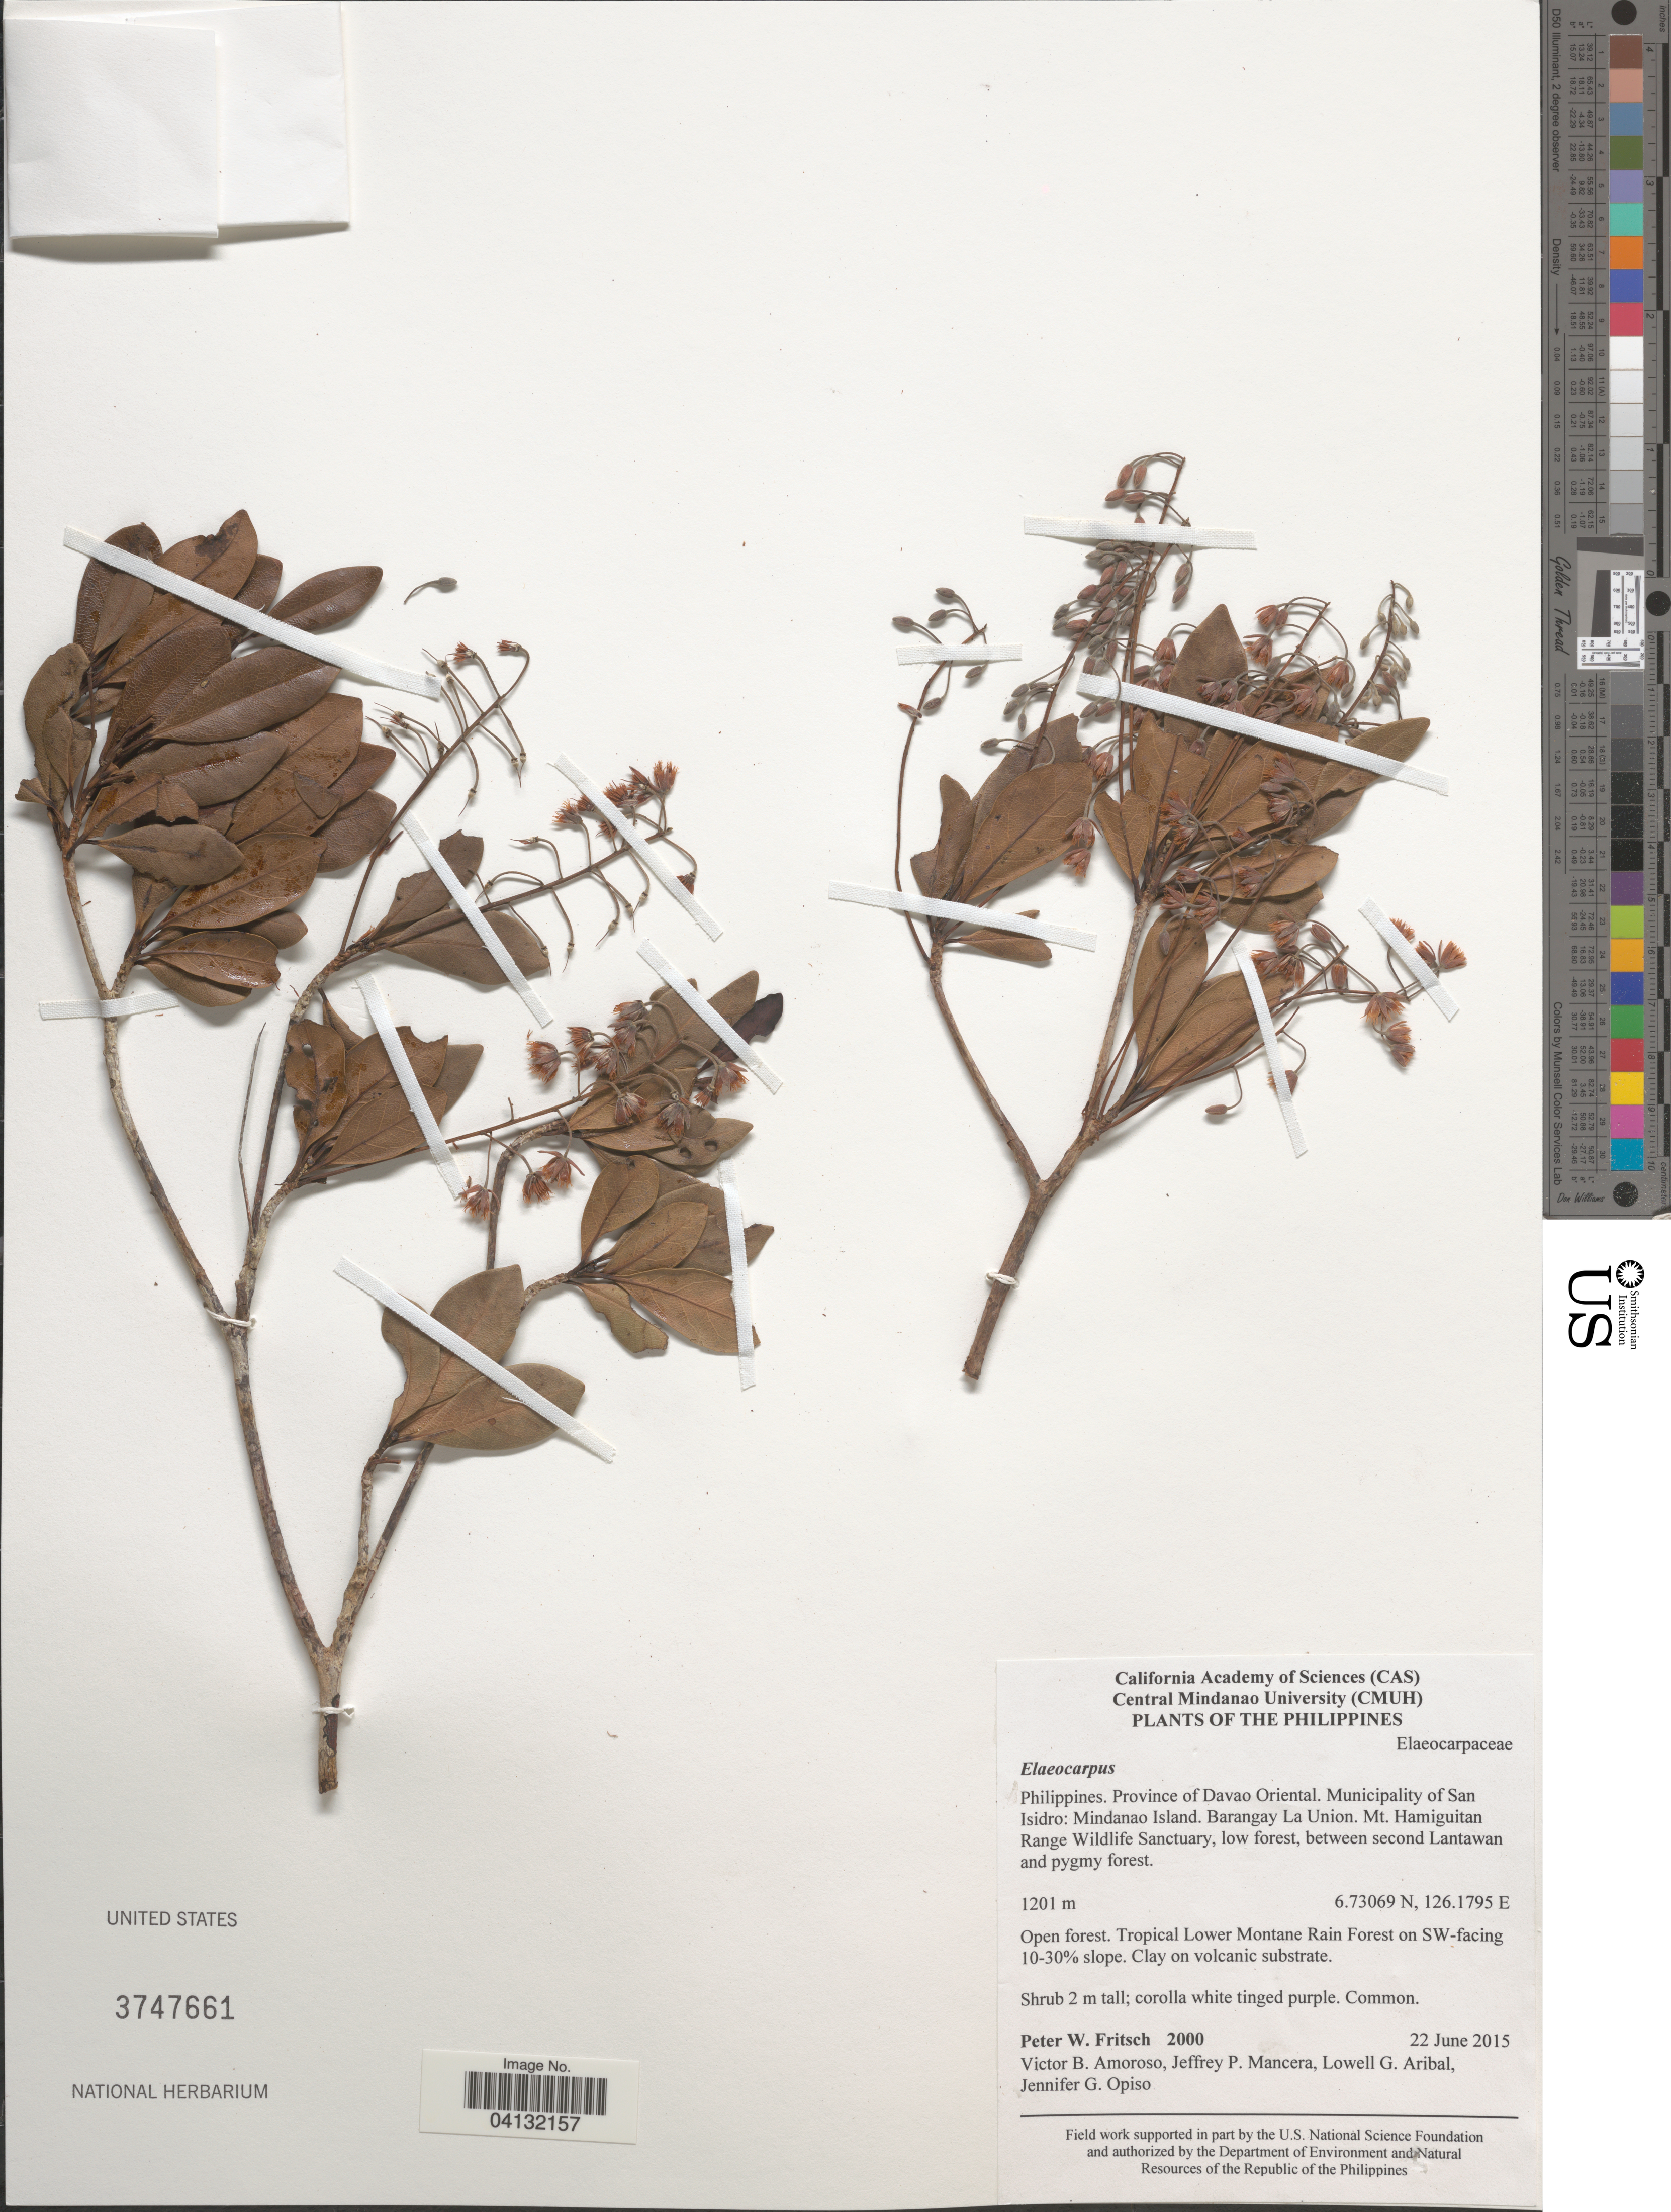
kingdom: Plantae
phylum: Tracheophyta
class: Magnoliopsida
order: Oxalidales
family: Elaeocarpaceae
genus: Elaeocarpus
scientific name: Elaeocarpus sp.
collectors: P. W. Fritsch, V. Amoroso, J. Mancera, L. Aribal & J. Opiso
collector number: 2000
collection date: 2015-06-22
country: Philippines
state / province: Davao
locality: Province of Davao Oriental. Municipality of San Isidro: Mindanao Island. Barangay La Union. Mt. Hamiguitan Range Wildlife Sanctuary, low forest, between second Lantawan and pygmy forest. Open forest. Tropical Lower Montane Rain Forest on SW-facing 0-30%.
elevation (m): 1201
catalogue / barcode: US 3747661